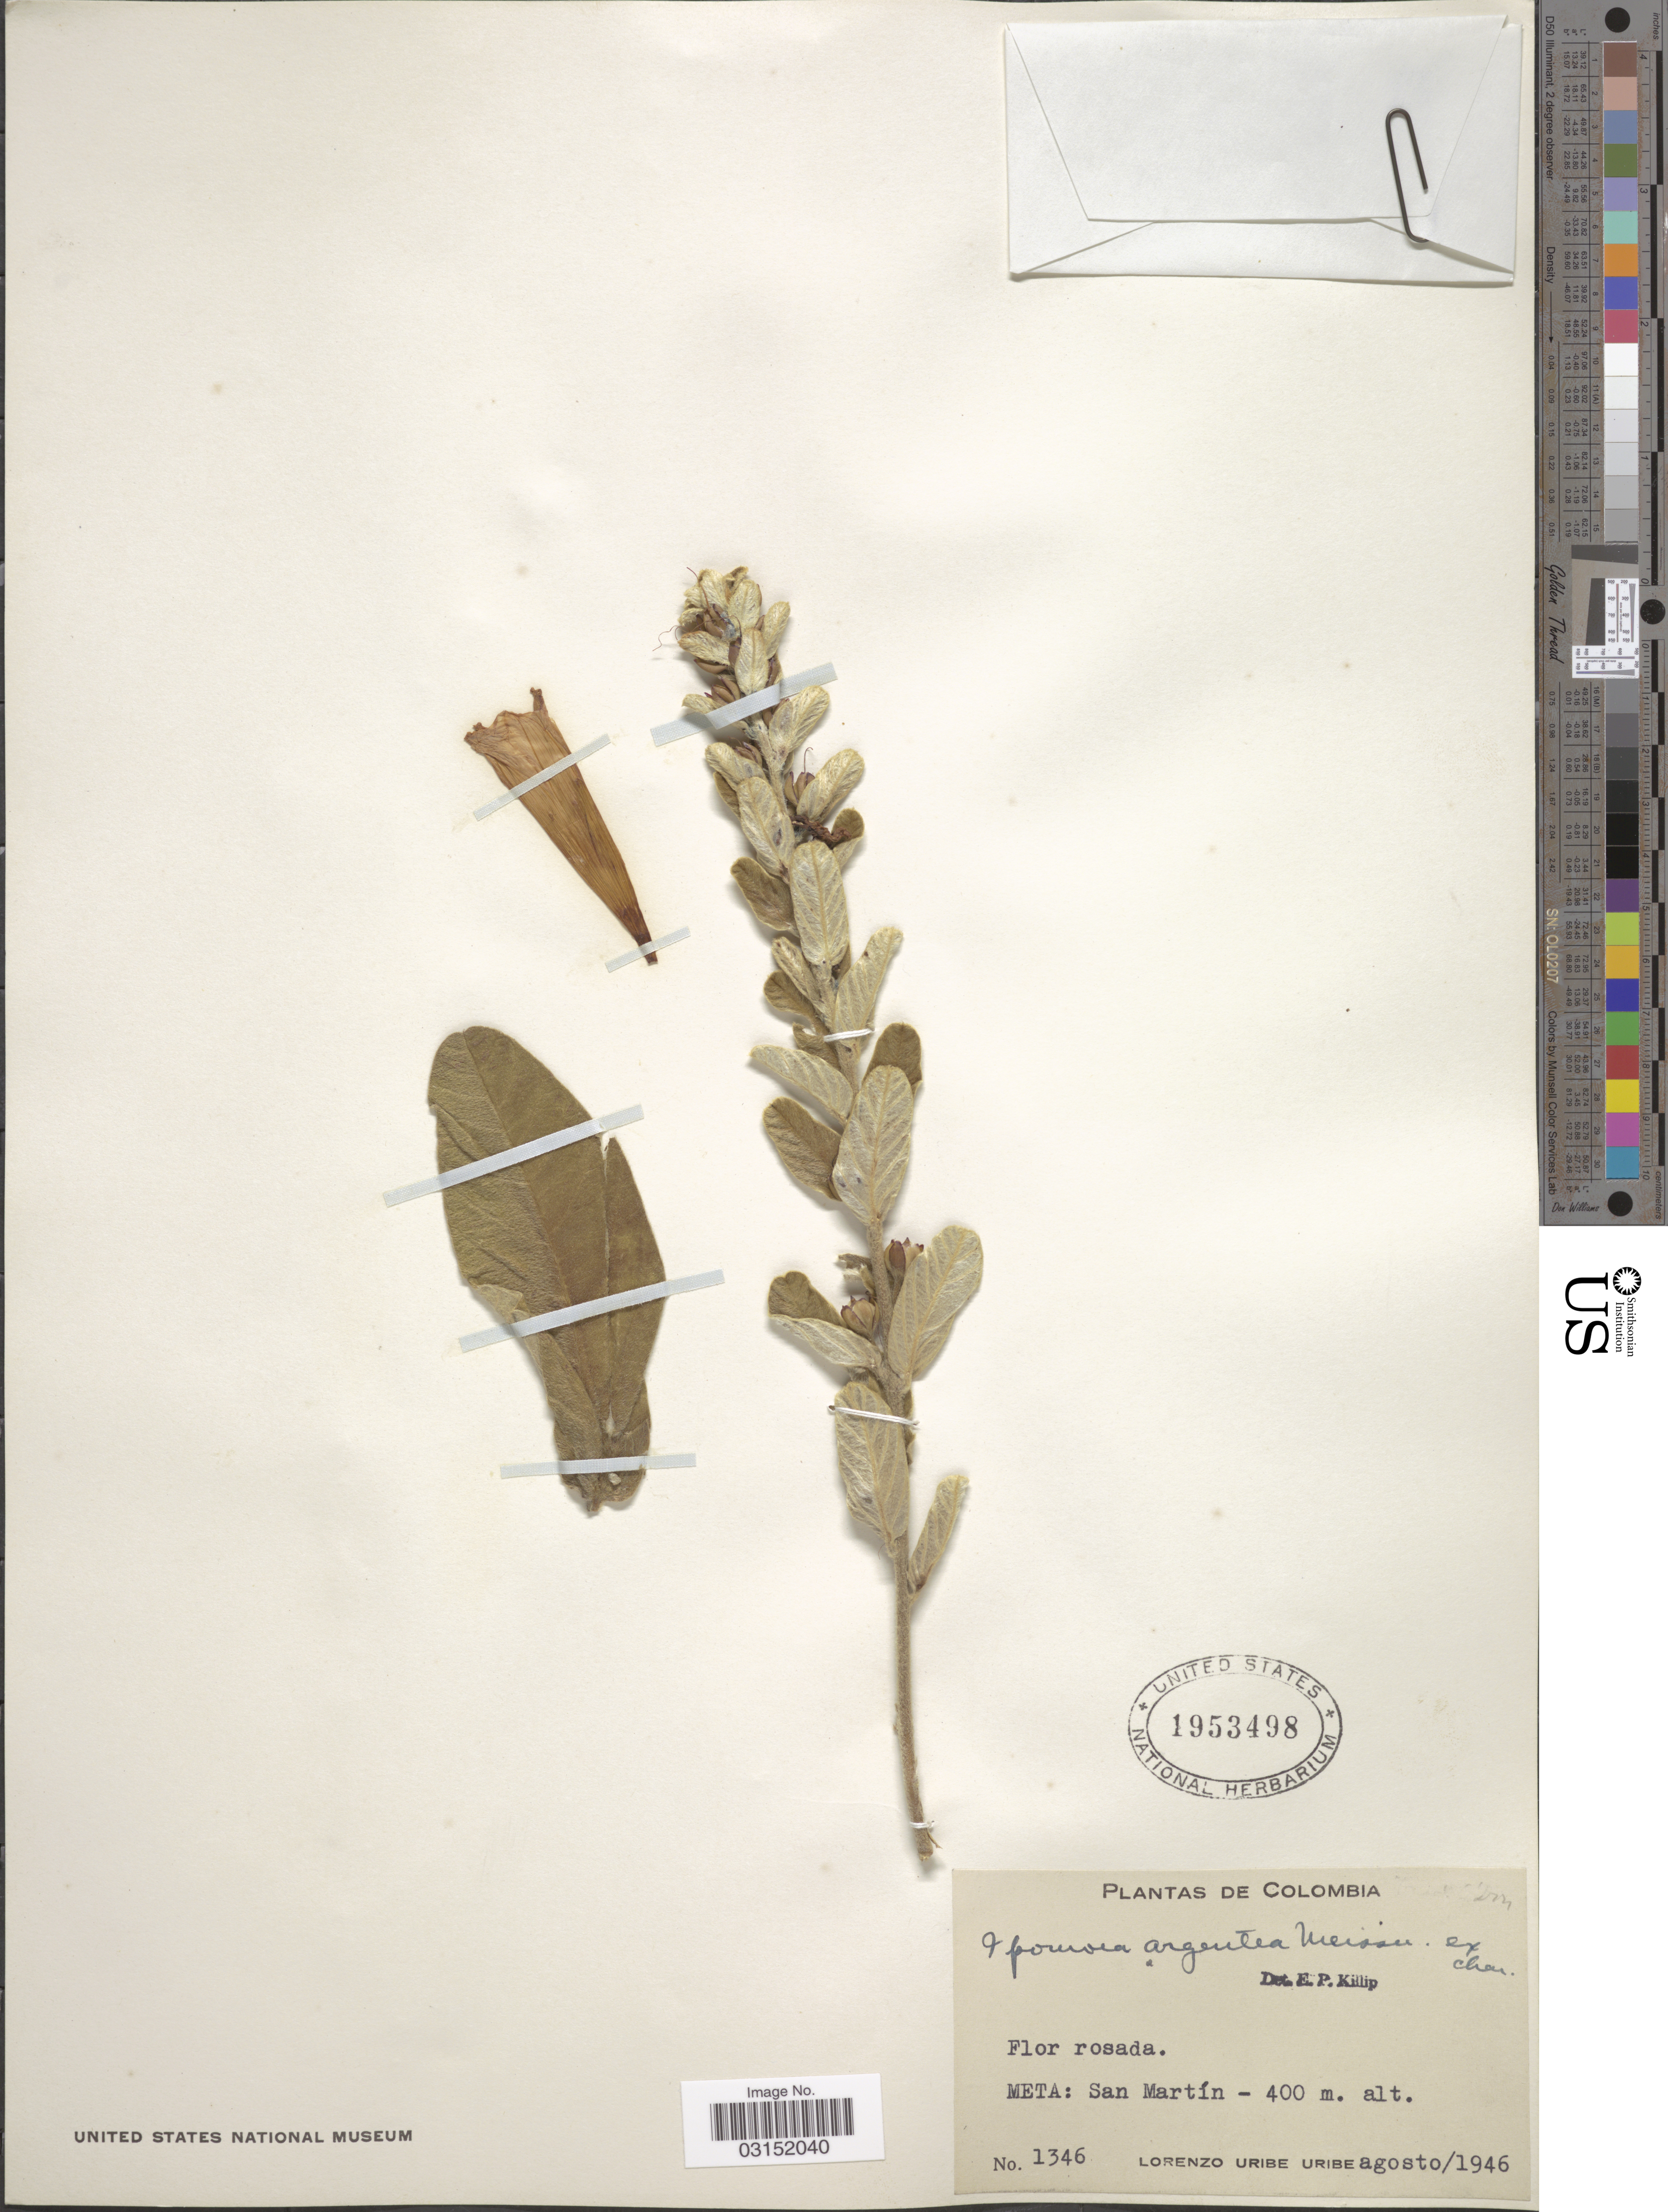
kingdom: Plantae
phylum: Tracheophyta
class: Magnoliopsida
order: Solanales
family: Convolvulaceae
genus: Ipomoea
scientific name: Ipomoea argentea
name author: Meisn.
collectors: L. Uribe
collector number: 1346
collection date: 1946-08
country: Colombia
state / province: Meta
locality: Meta: San Martín.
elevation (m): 400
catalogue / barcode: US 1953498